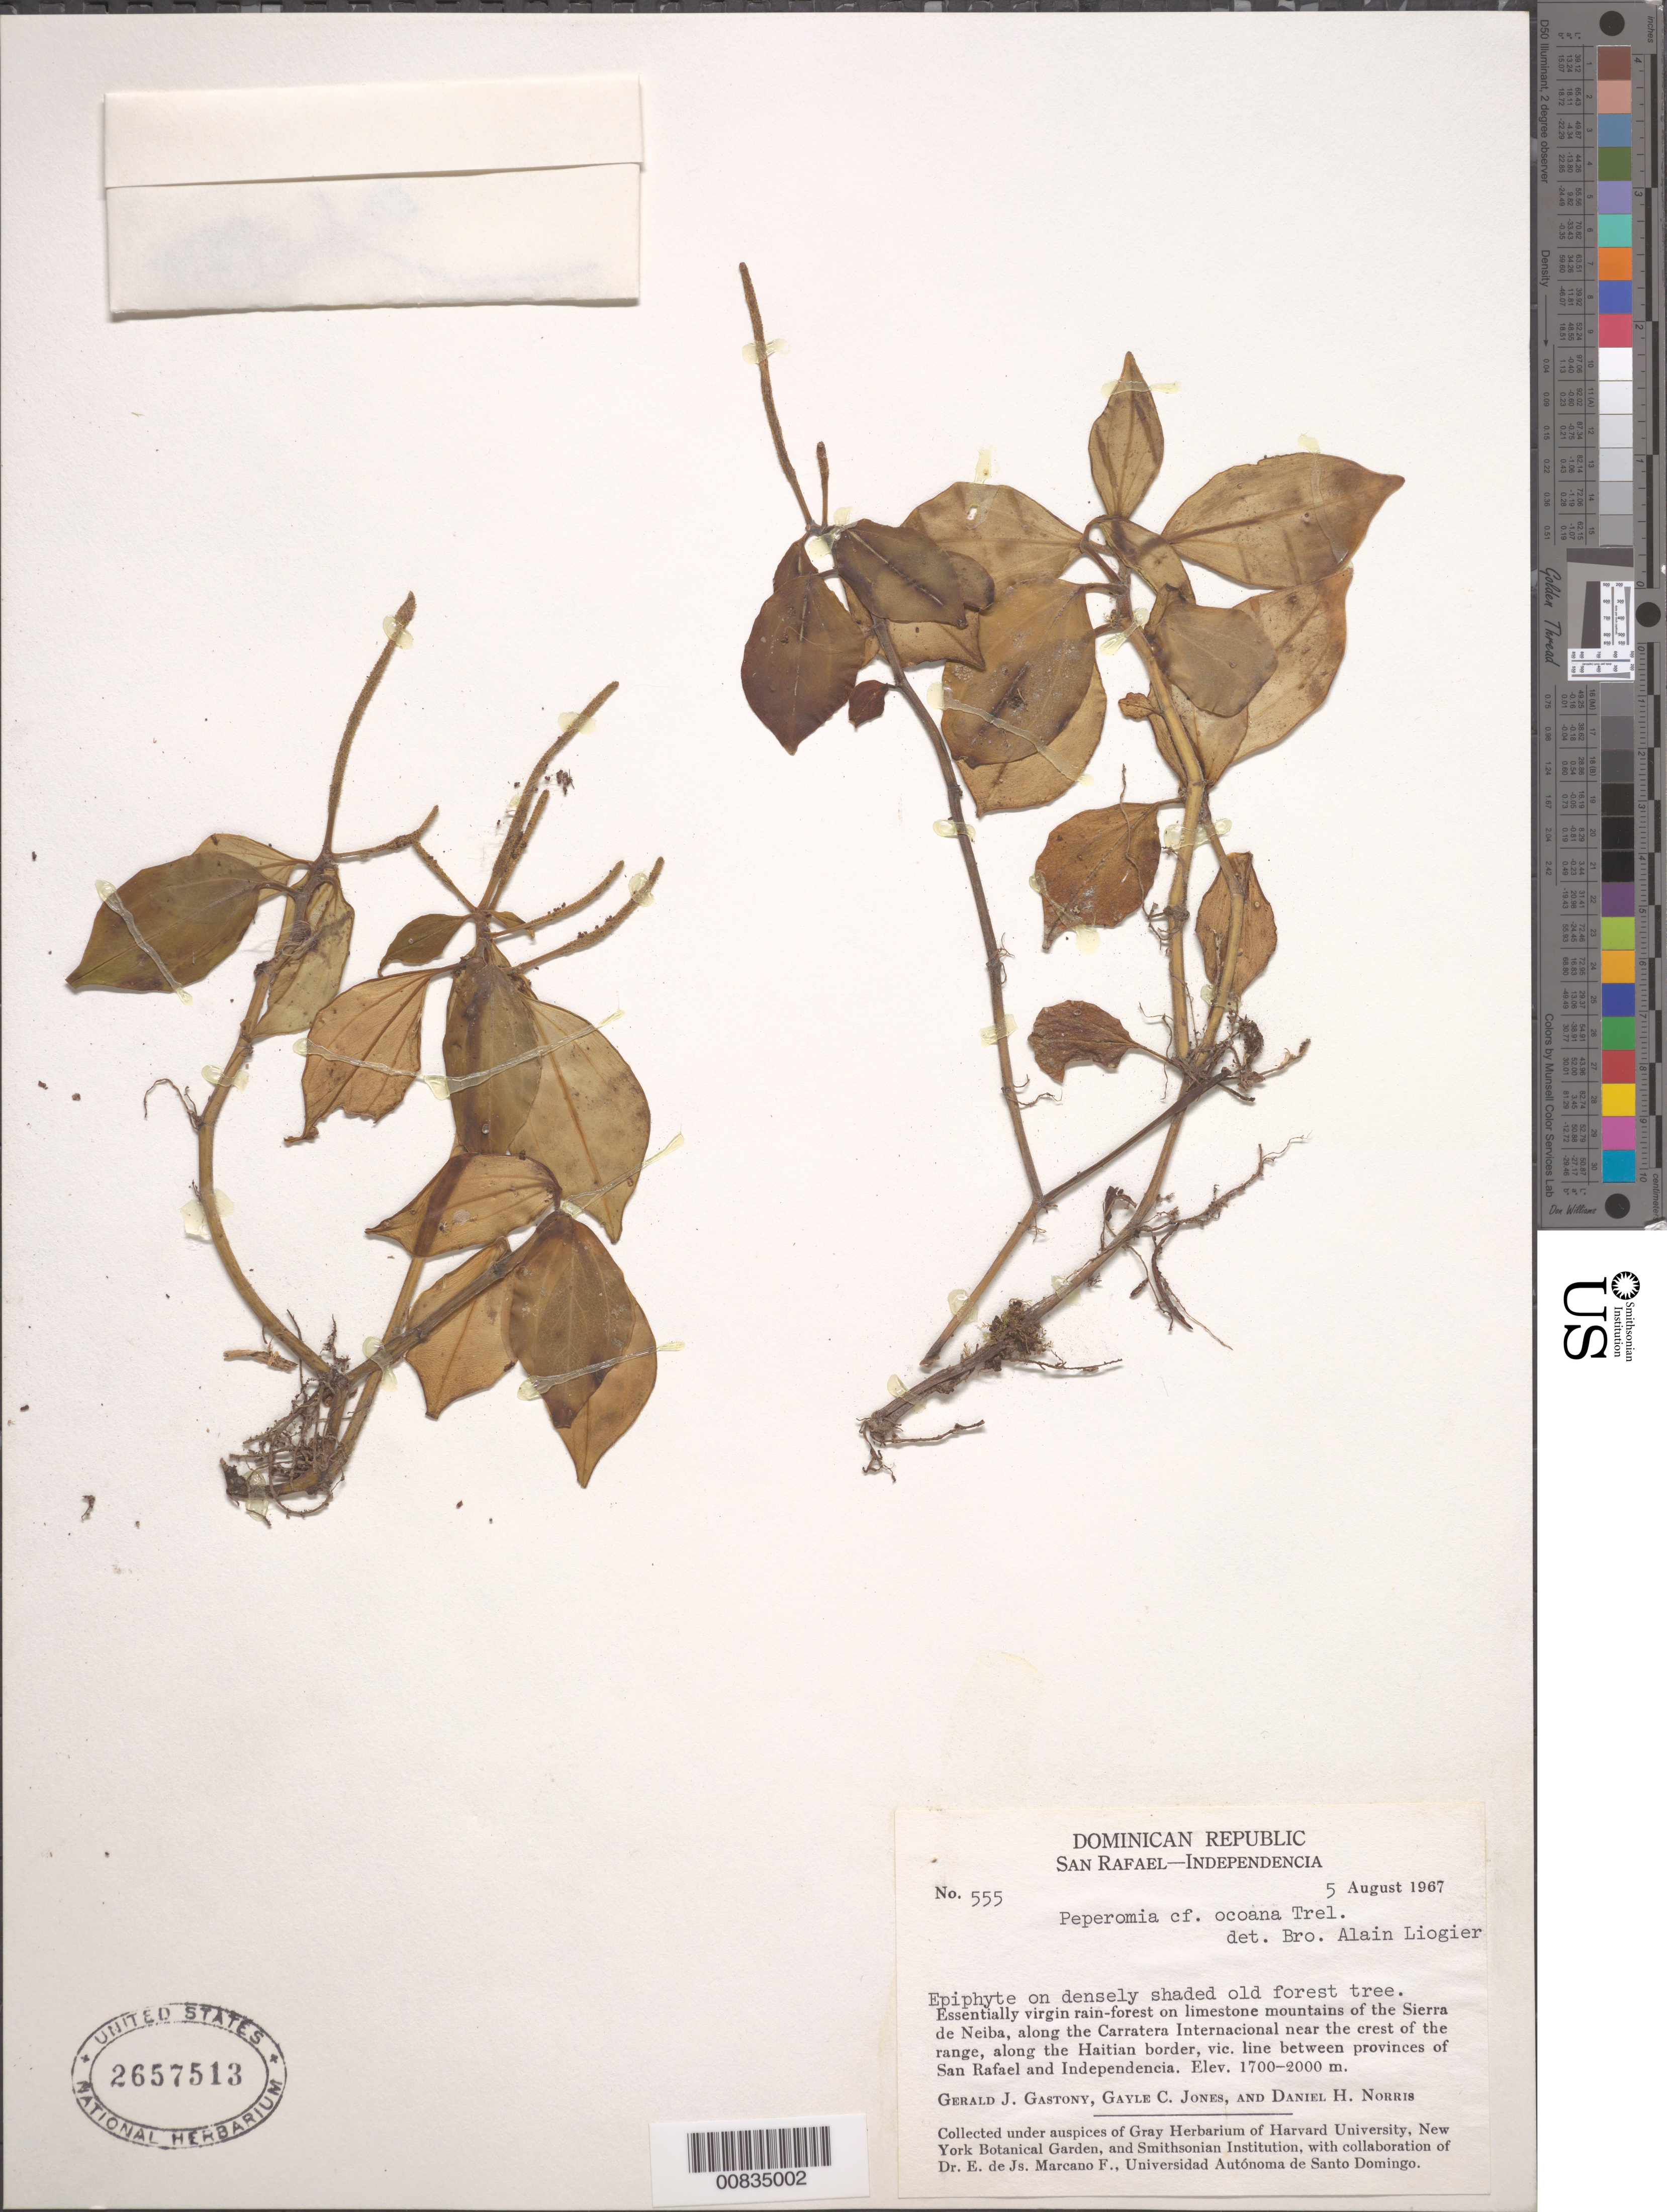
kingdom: Plantae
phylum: Tracheophyta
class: Magnoliopsida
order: Piperales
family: Piperaceae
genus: Peperomia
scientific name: Peperomia ocoana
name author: Ekman ex Trel.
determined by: Liogier, Alain H.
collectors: G. Gastony, G. C. Jones & D. H. Norris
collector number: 555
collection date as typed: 05 Aug 1967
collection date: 1967-08-05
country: Dominican Republic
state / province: Elias Piña / Independencia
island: Hispaniola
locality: Limestone mountains of the Sierra de Neiba, along the Carretera Internacional near the crest of the range, along the Haitian border, vic. line between provinces of San Rafael and Independencia.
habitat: Densely shaded old forest tree. Essentially virgin rain forest on limestone mountains.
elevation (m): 1700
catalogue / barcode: US 2657513